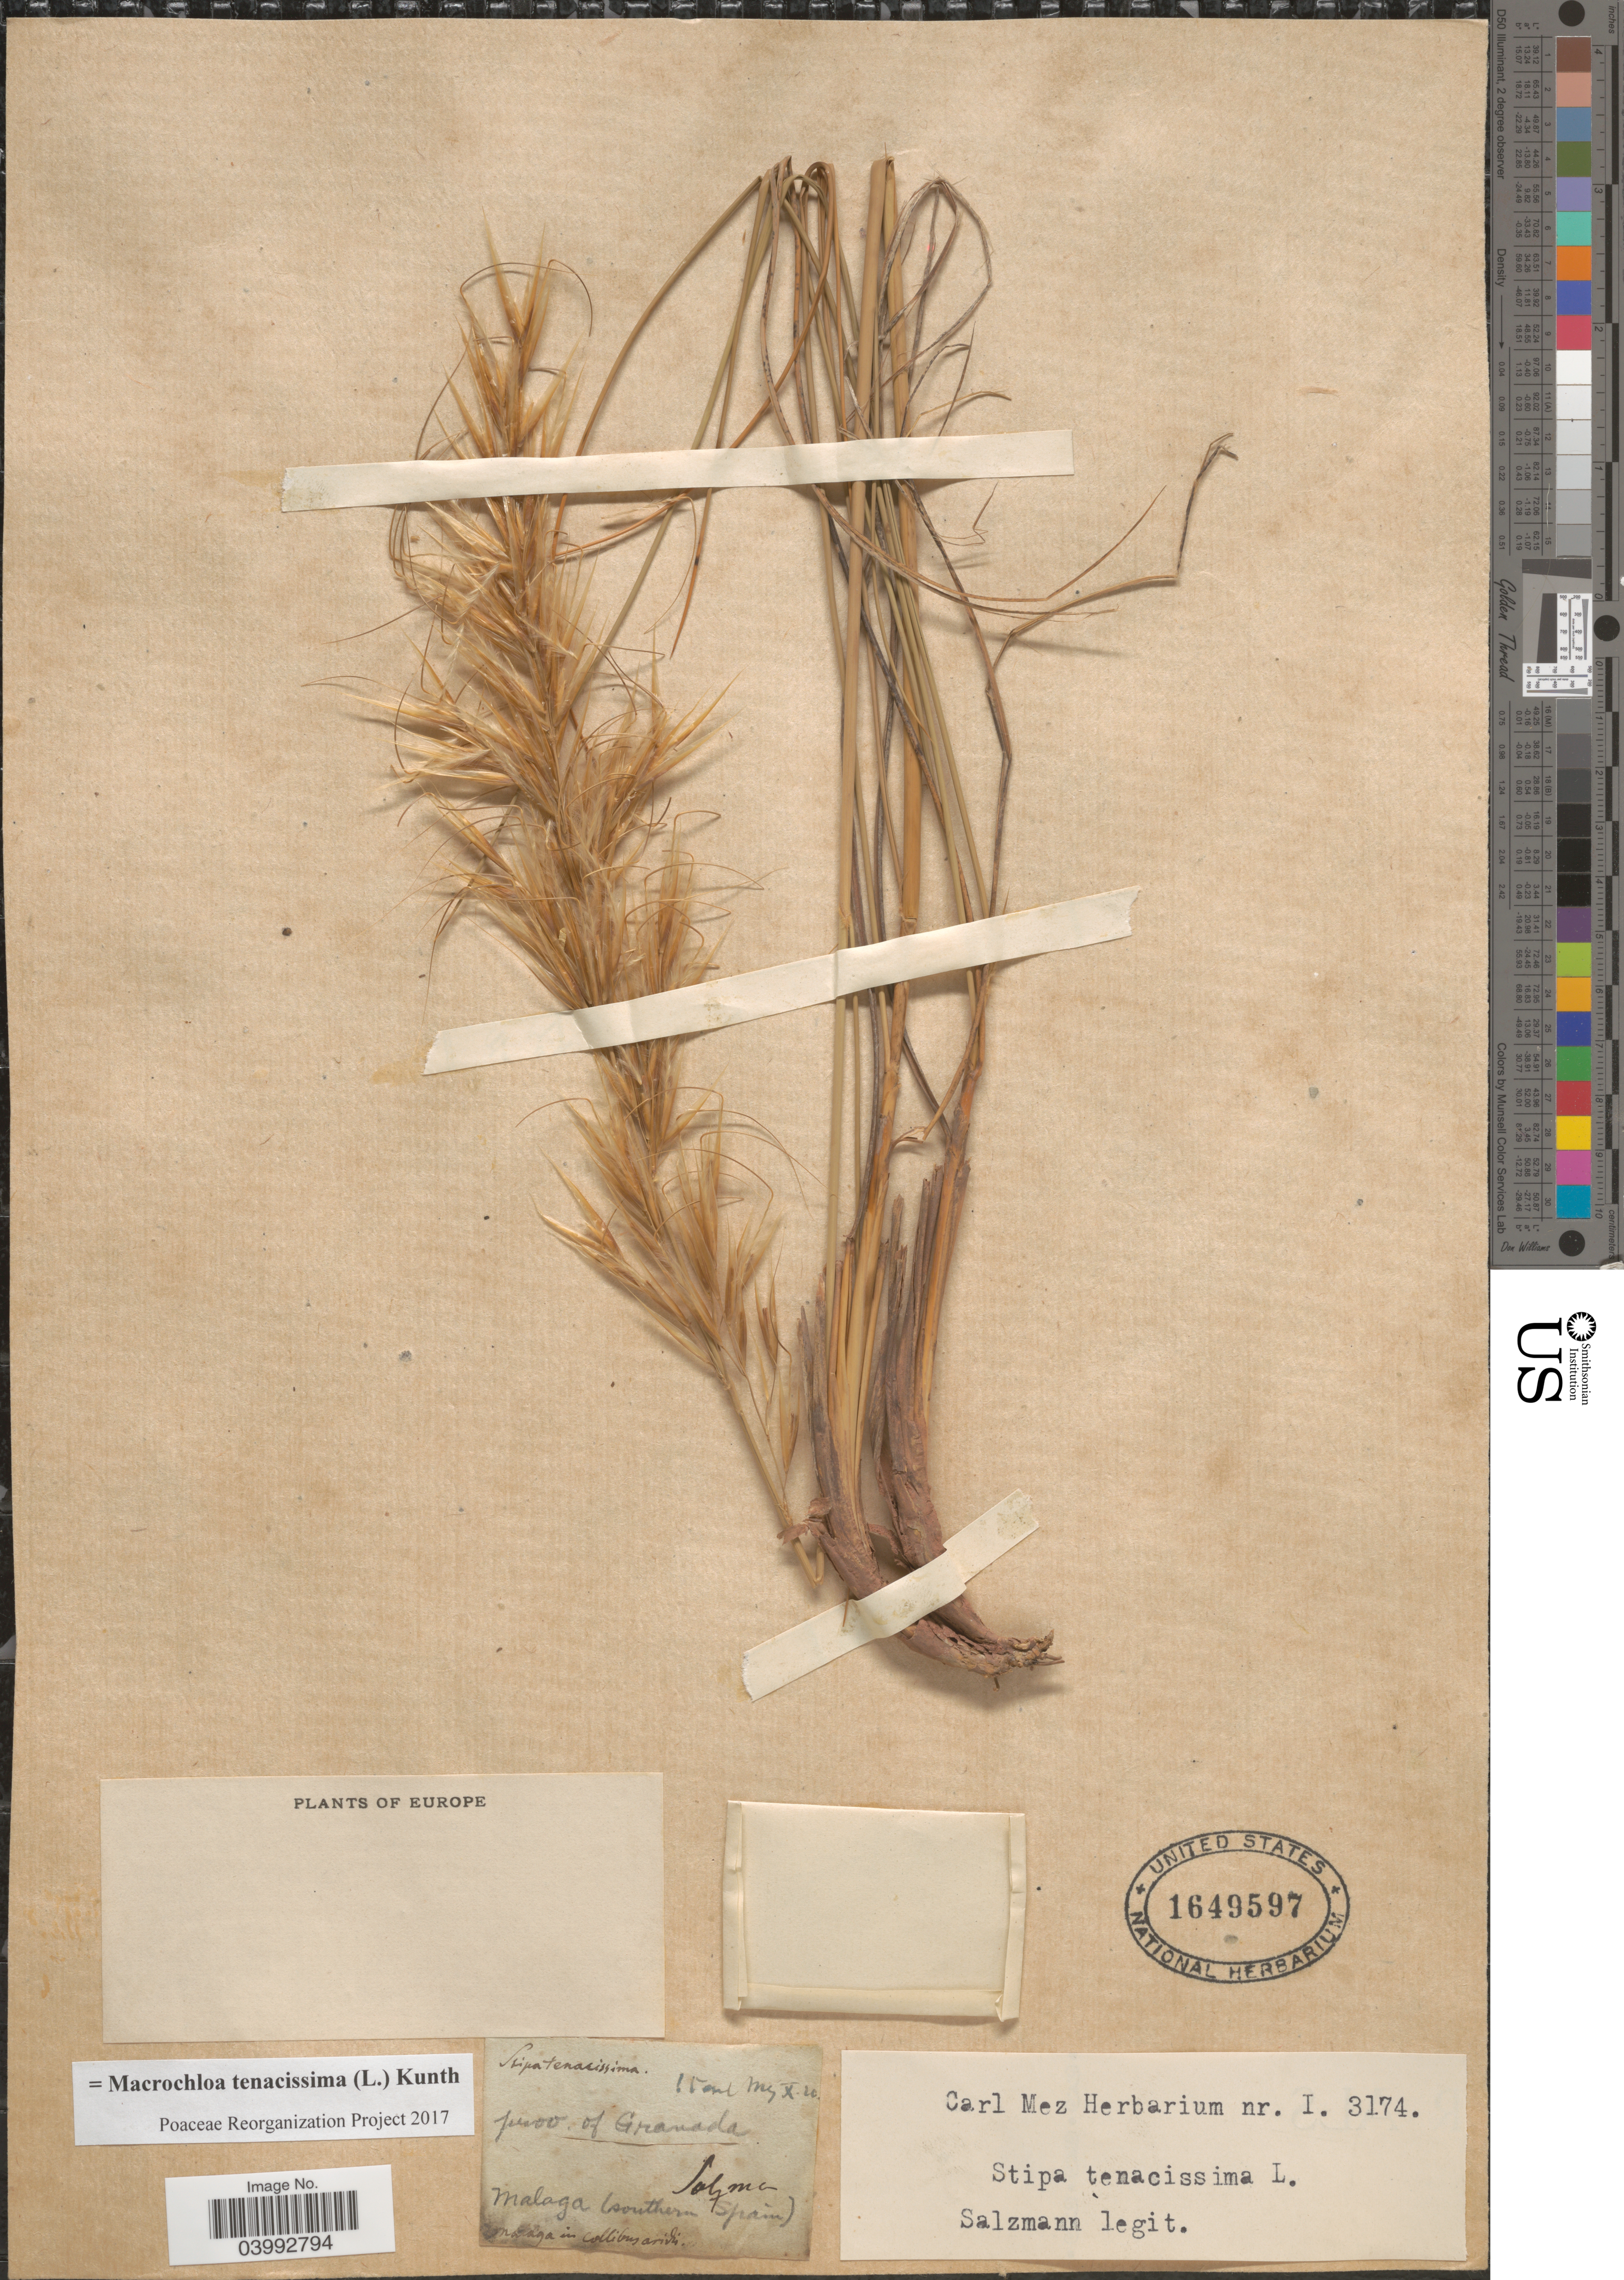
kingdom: Plantae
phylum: Tracheophyta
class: Liliopsida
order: Poales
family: Poaceae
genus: Macrochloa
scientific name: Macrochloa tenacissima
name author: (L.) Kunth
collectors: -- Salzmann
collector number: I.3174?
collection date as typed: Transcribed d/m/y: /10/20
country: Spain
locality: Malaga (southern Spain). Malaga in collibus aridis.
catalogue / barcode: US 1649597